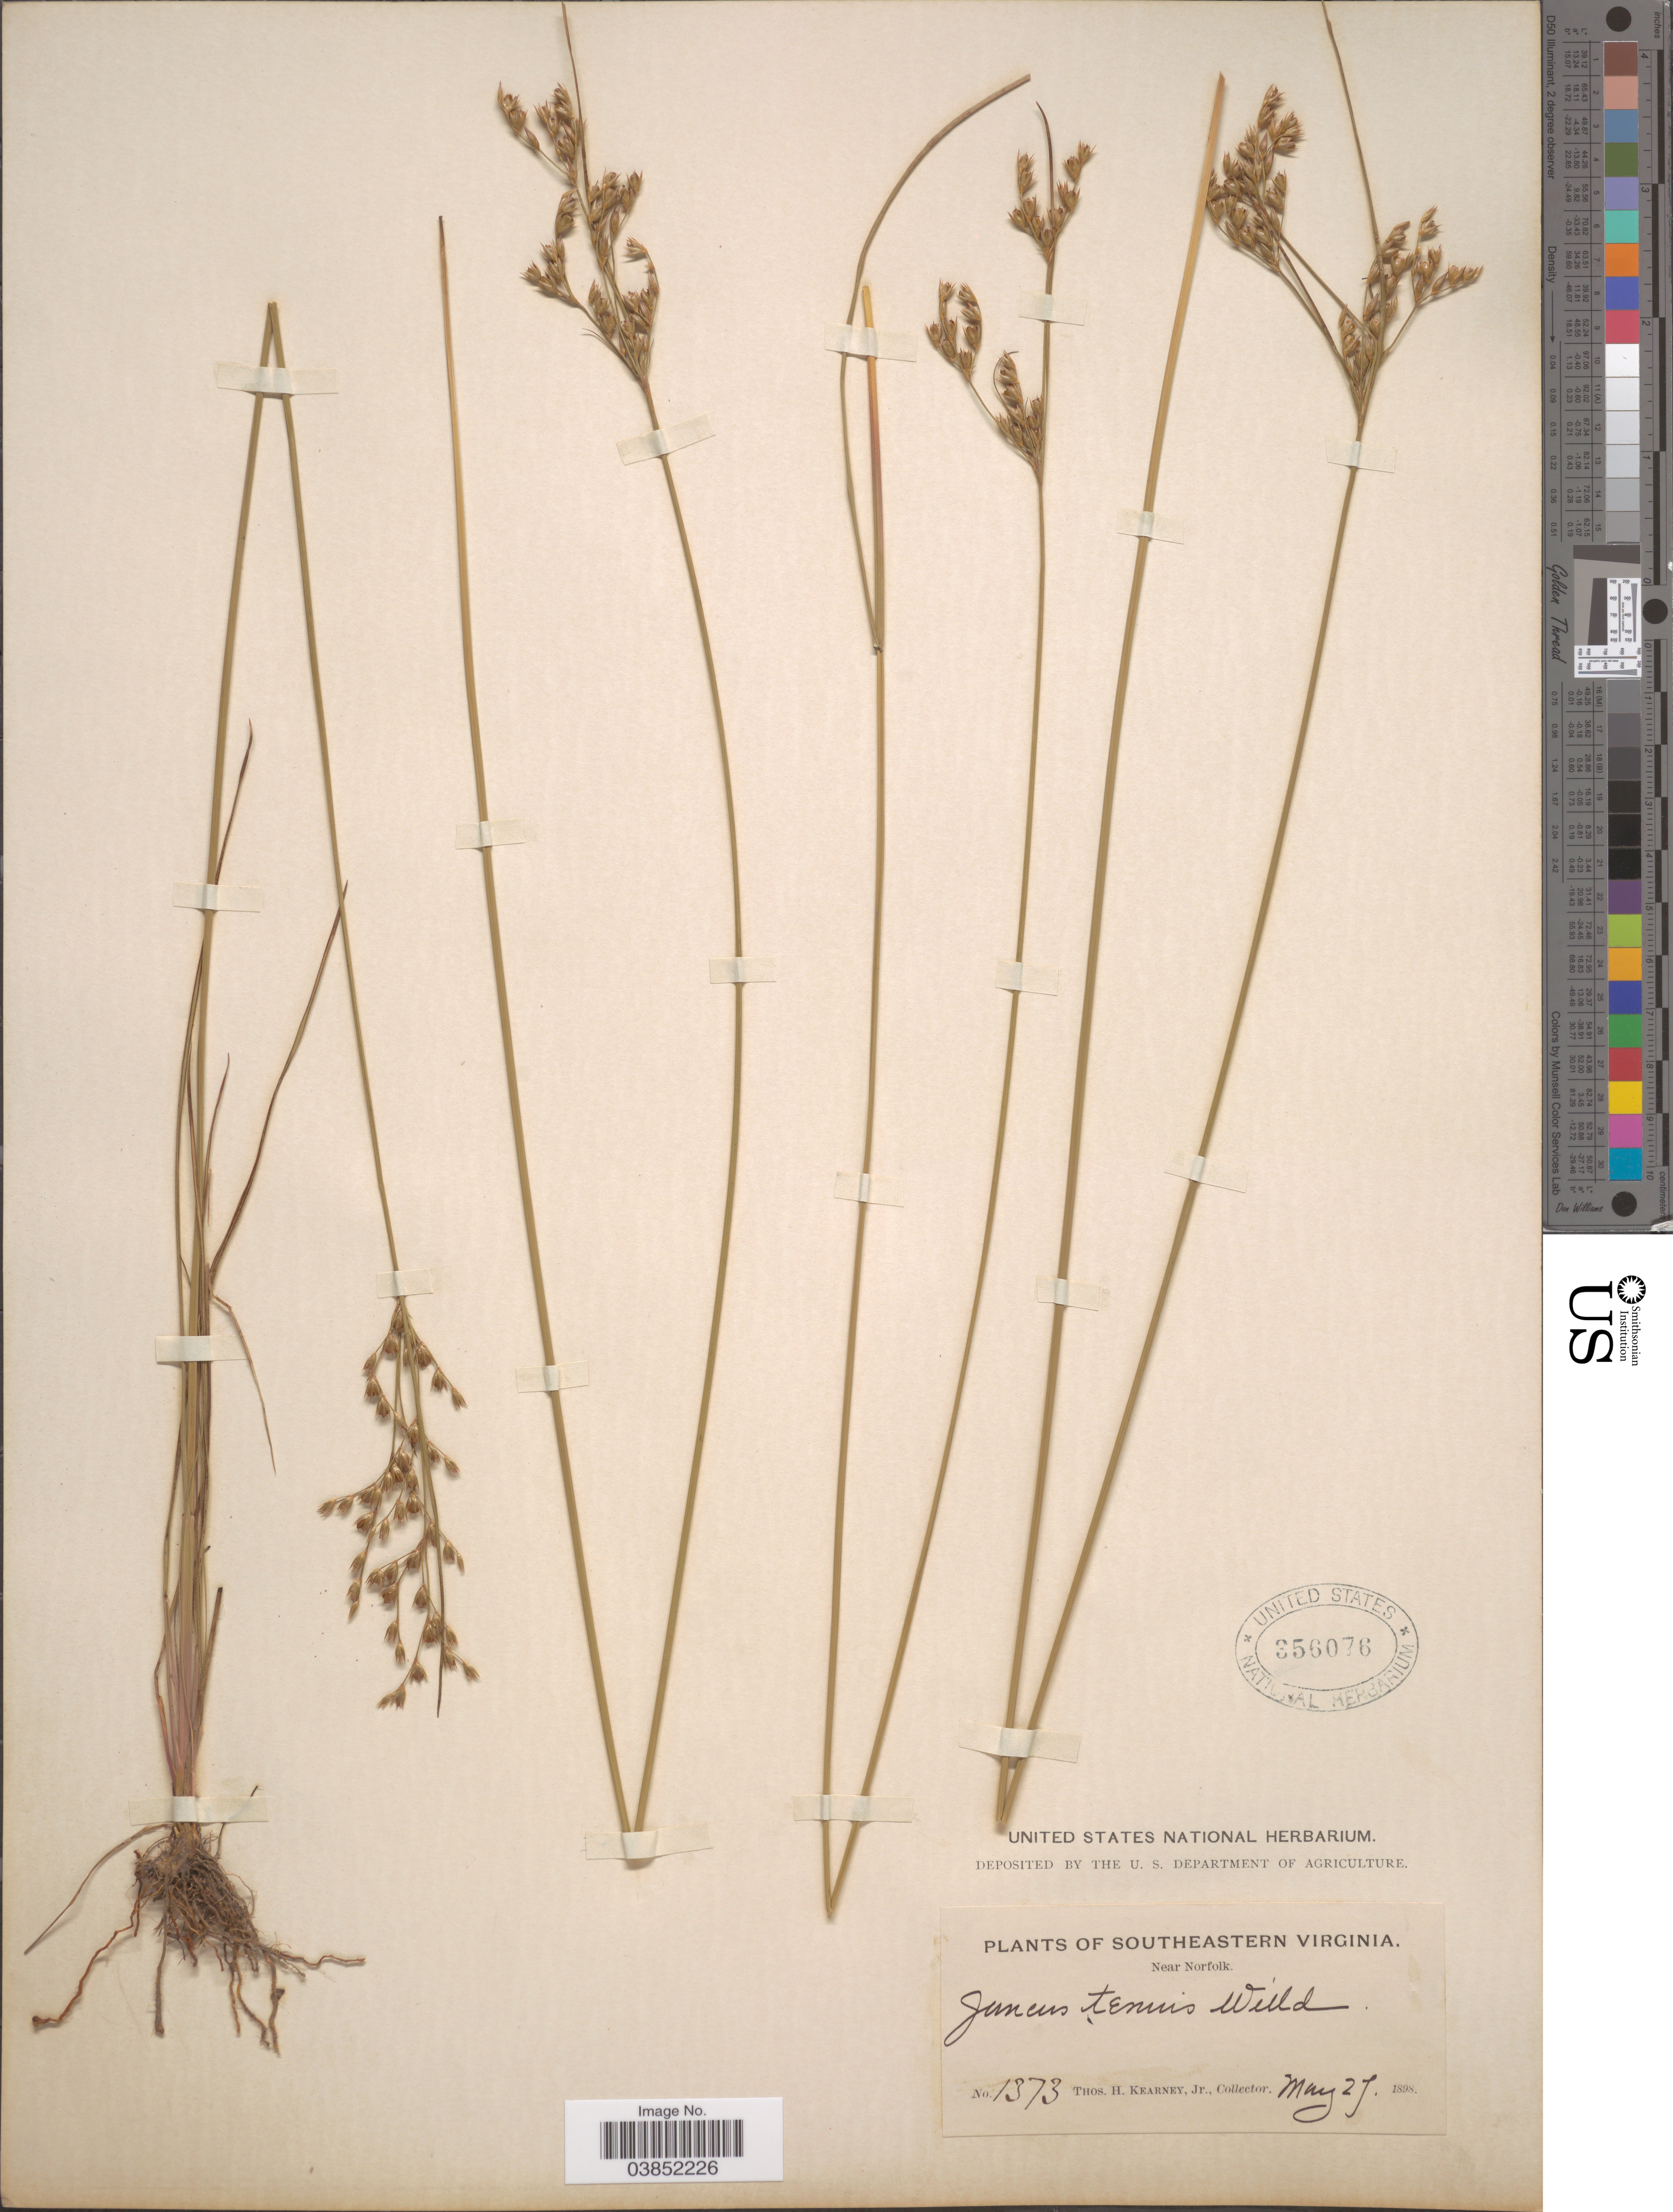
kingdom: Plantae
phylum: Tracheophyta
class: Liliopsida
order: Poales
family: Juncaceae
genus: Juncus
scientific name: Juncus dichotomus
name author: Elliott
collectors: T. H. Kearney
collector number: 1373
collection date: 1898-05-27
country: United States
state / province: Virginia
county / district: City of Norfolk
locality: Southeastern Virginia. Near Norfolk.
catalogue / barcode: US 356076